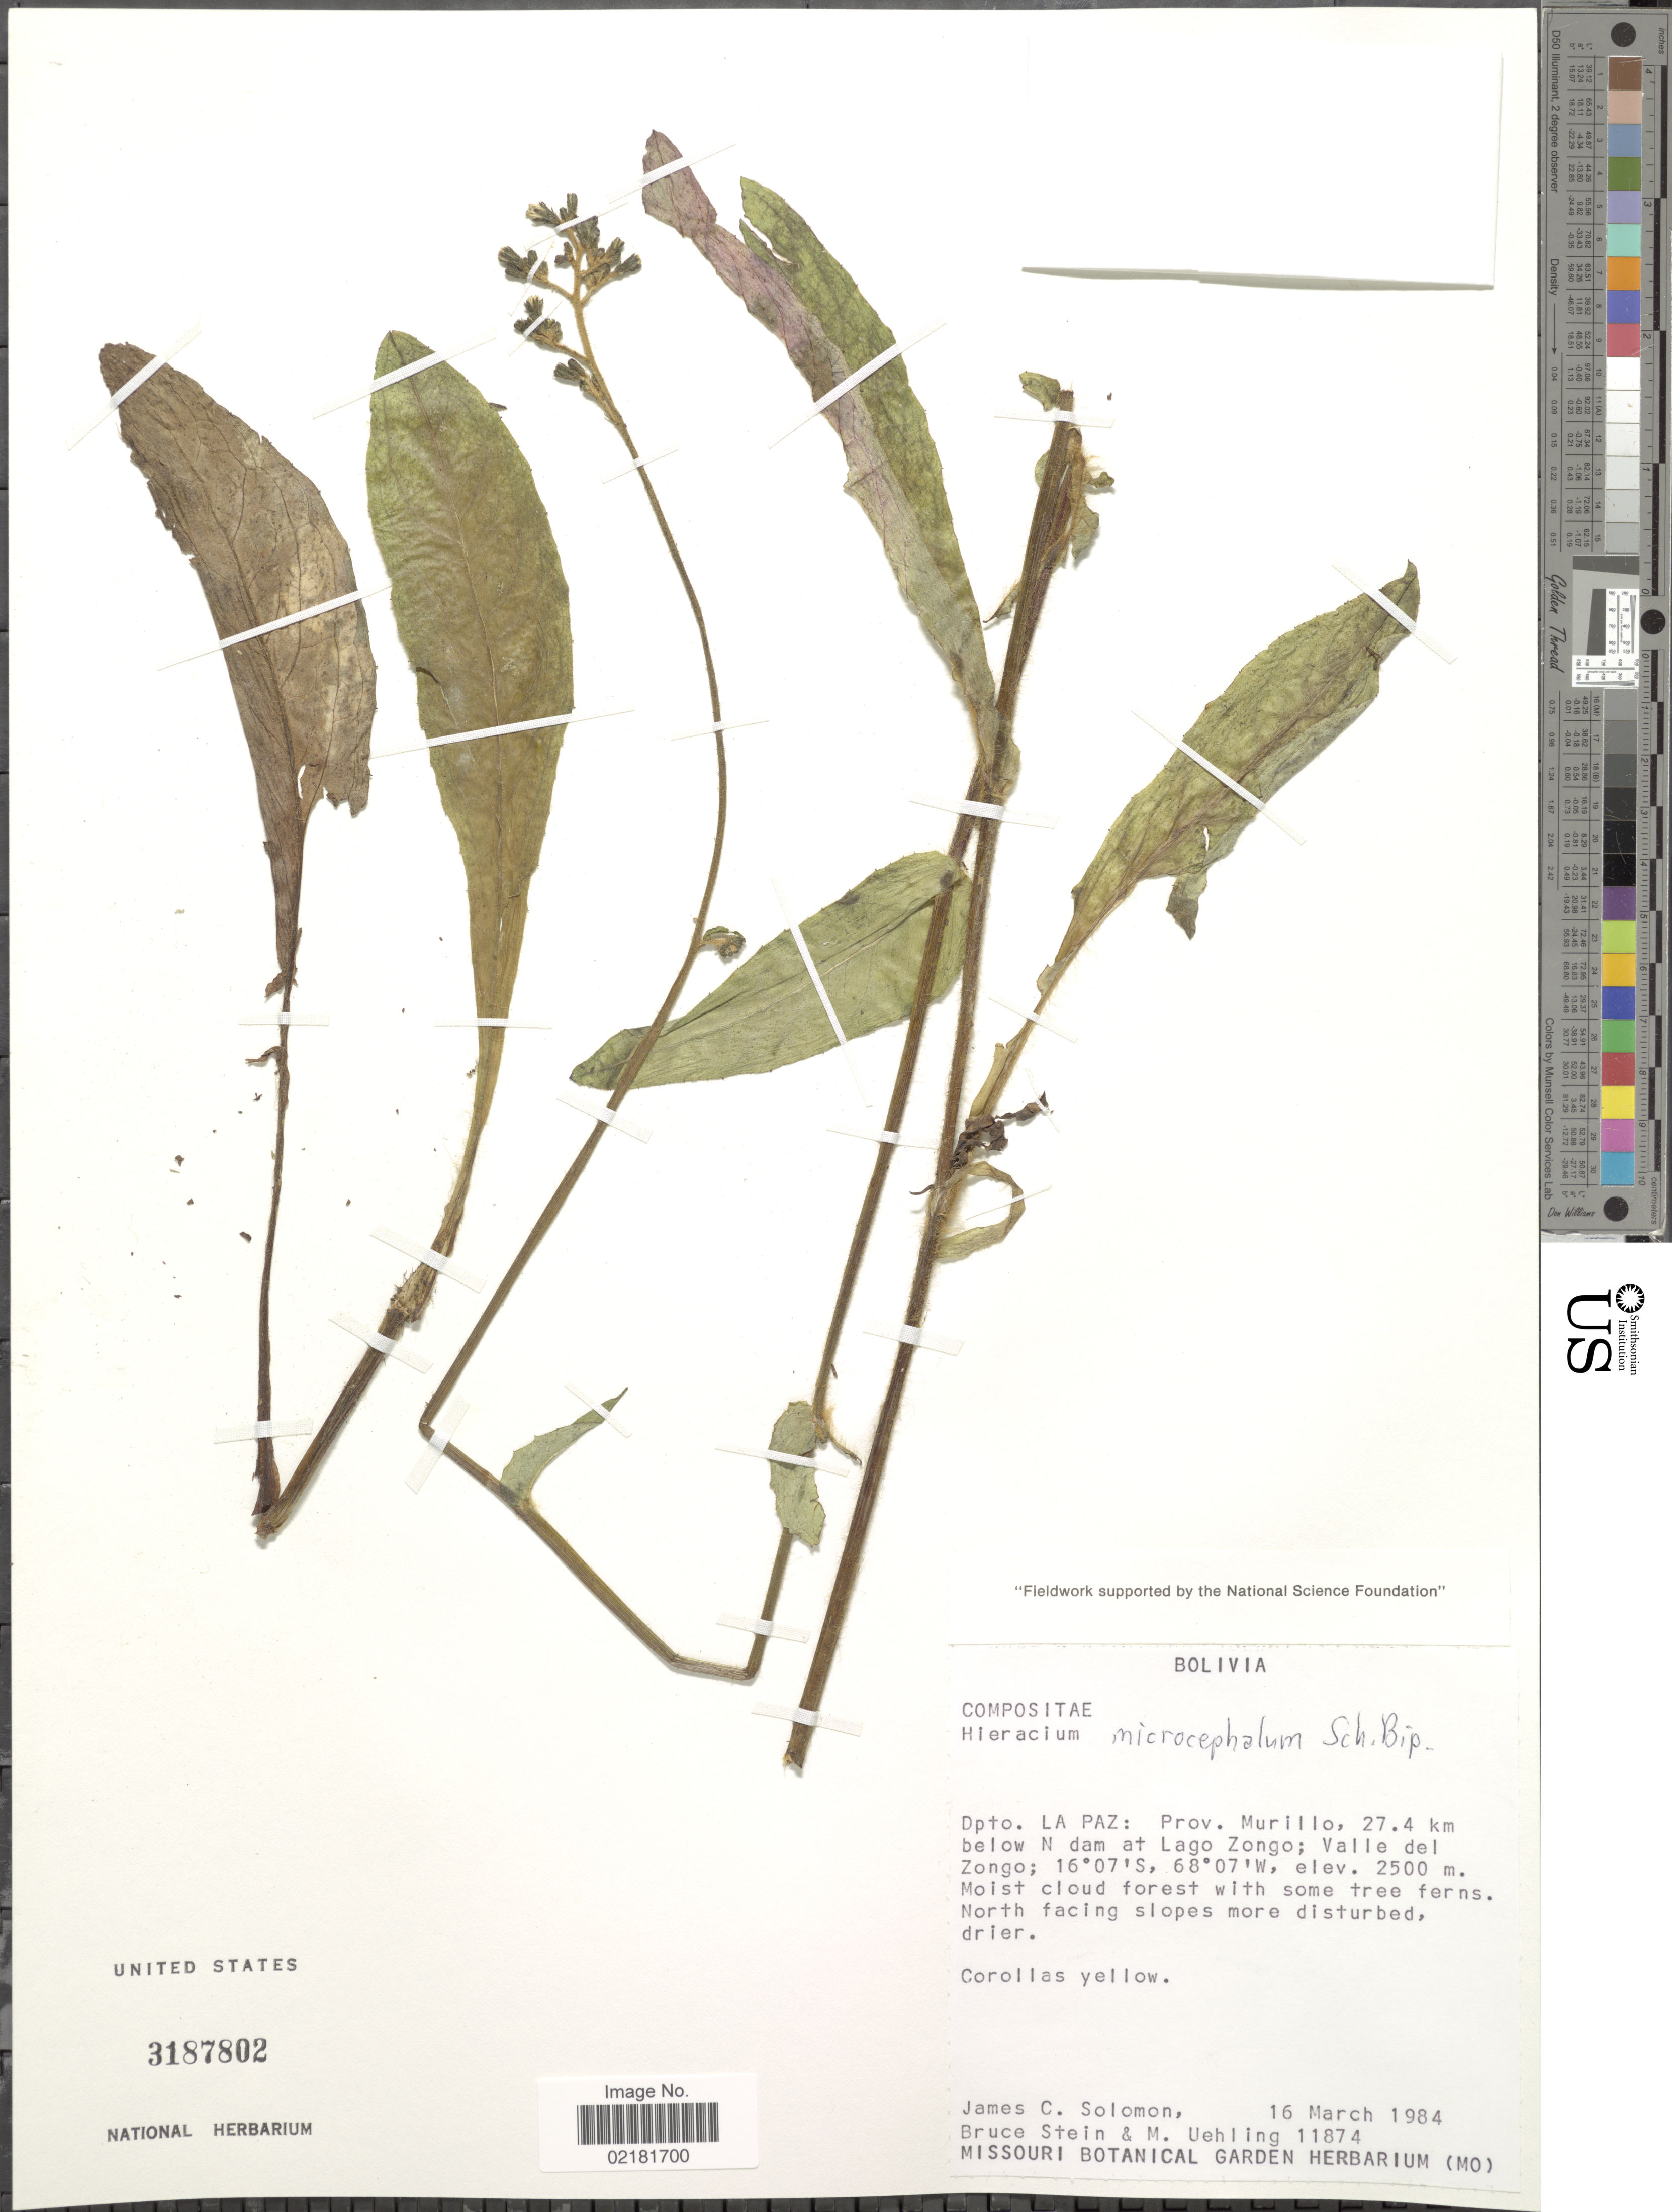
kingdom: Plantae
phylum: Tracheophyta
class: Magnoliopsida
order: Asterales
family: Asteraceae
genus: Hieracium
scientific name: Hieracium leptocephalum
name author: Benth.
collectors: J. C. Solomon, B. A. Stein & M. Uehling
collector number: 11874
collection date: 1984-03-16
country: Bolivia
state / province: La Paz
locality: Prov. Murillo, 27.4 km below N dam at Lago Zongo; Valle del Zongo.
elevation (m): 2500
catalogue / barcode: US 3187802